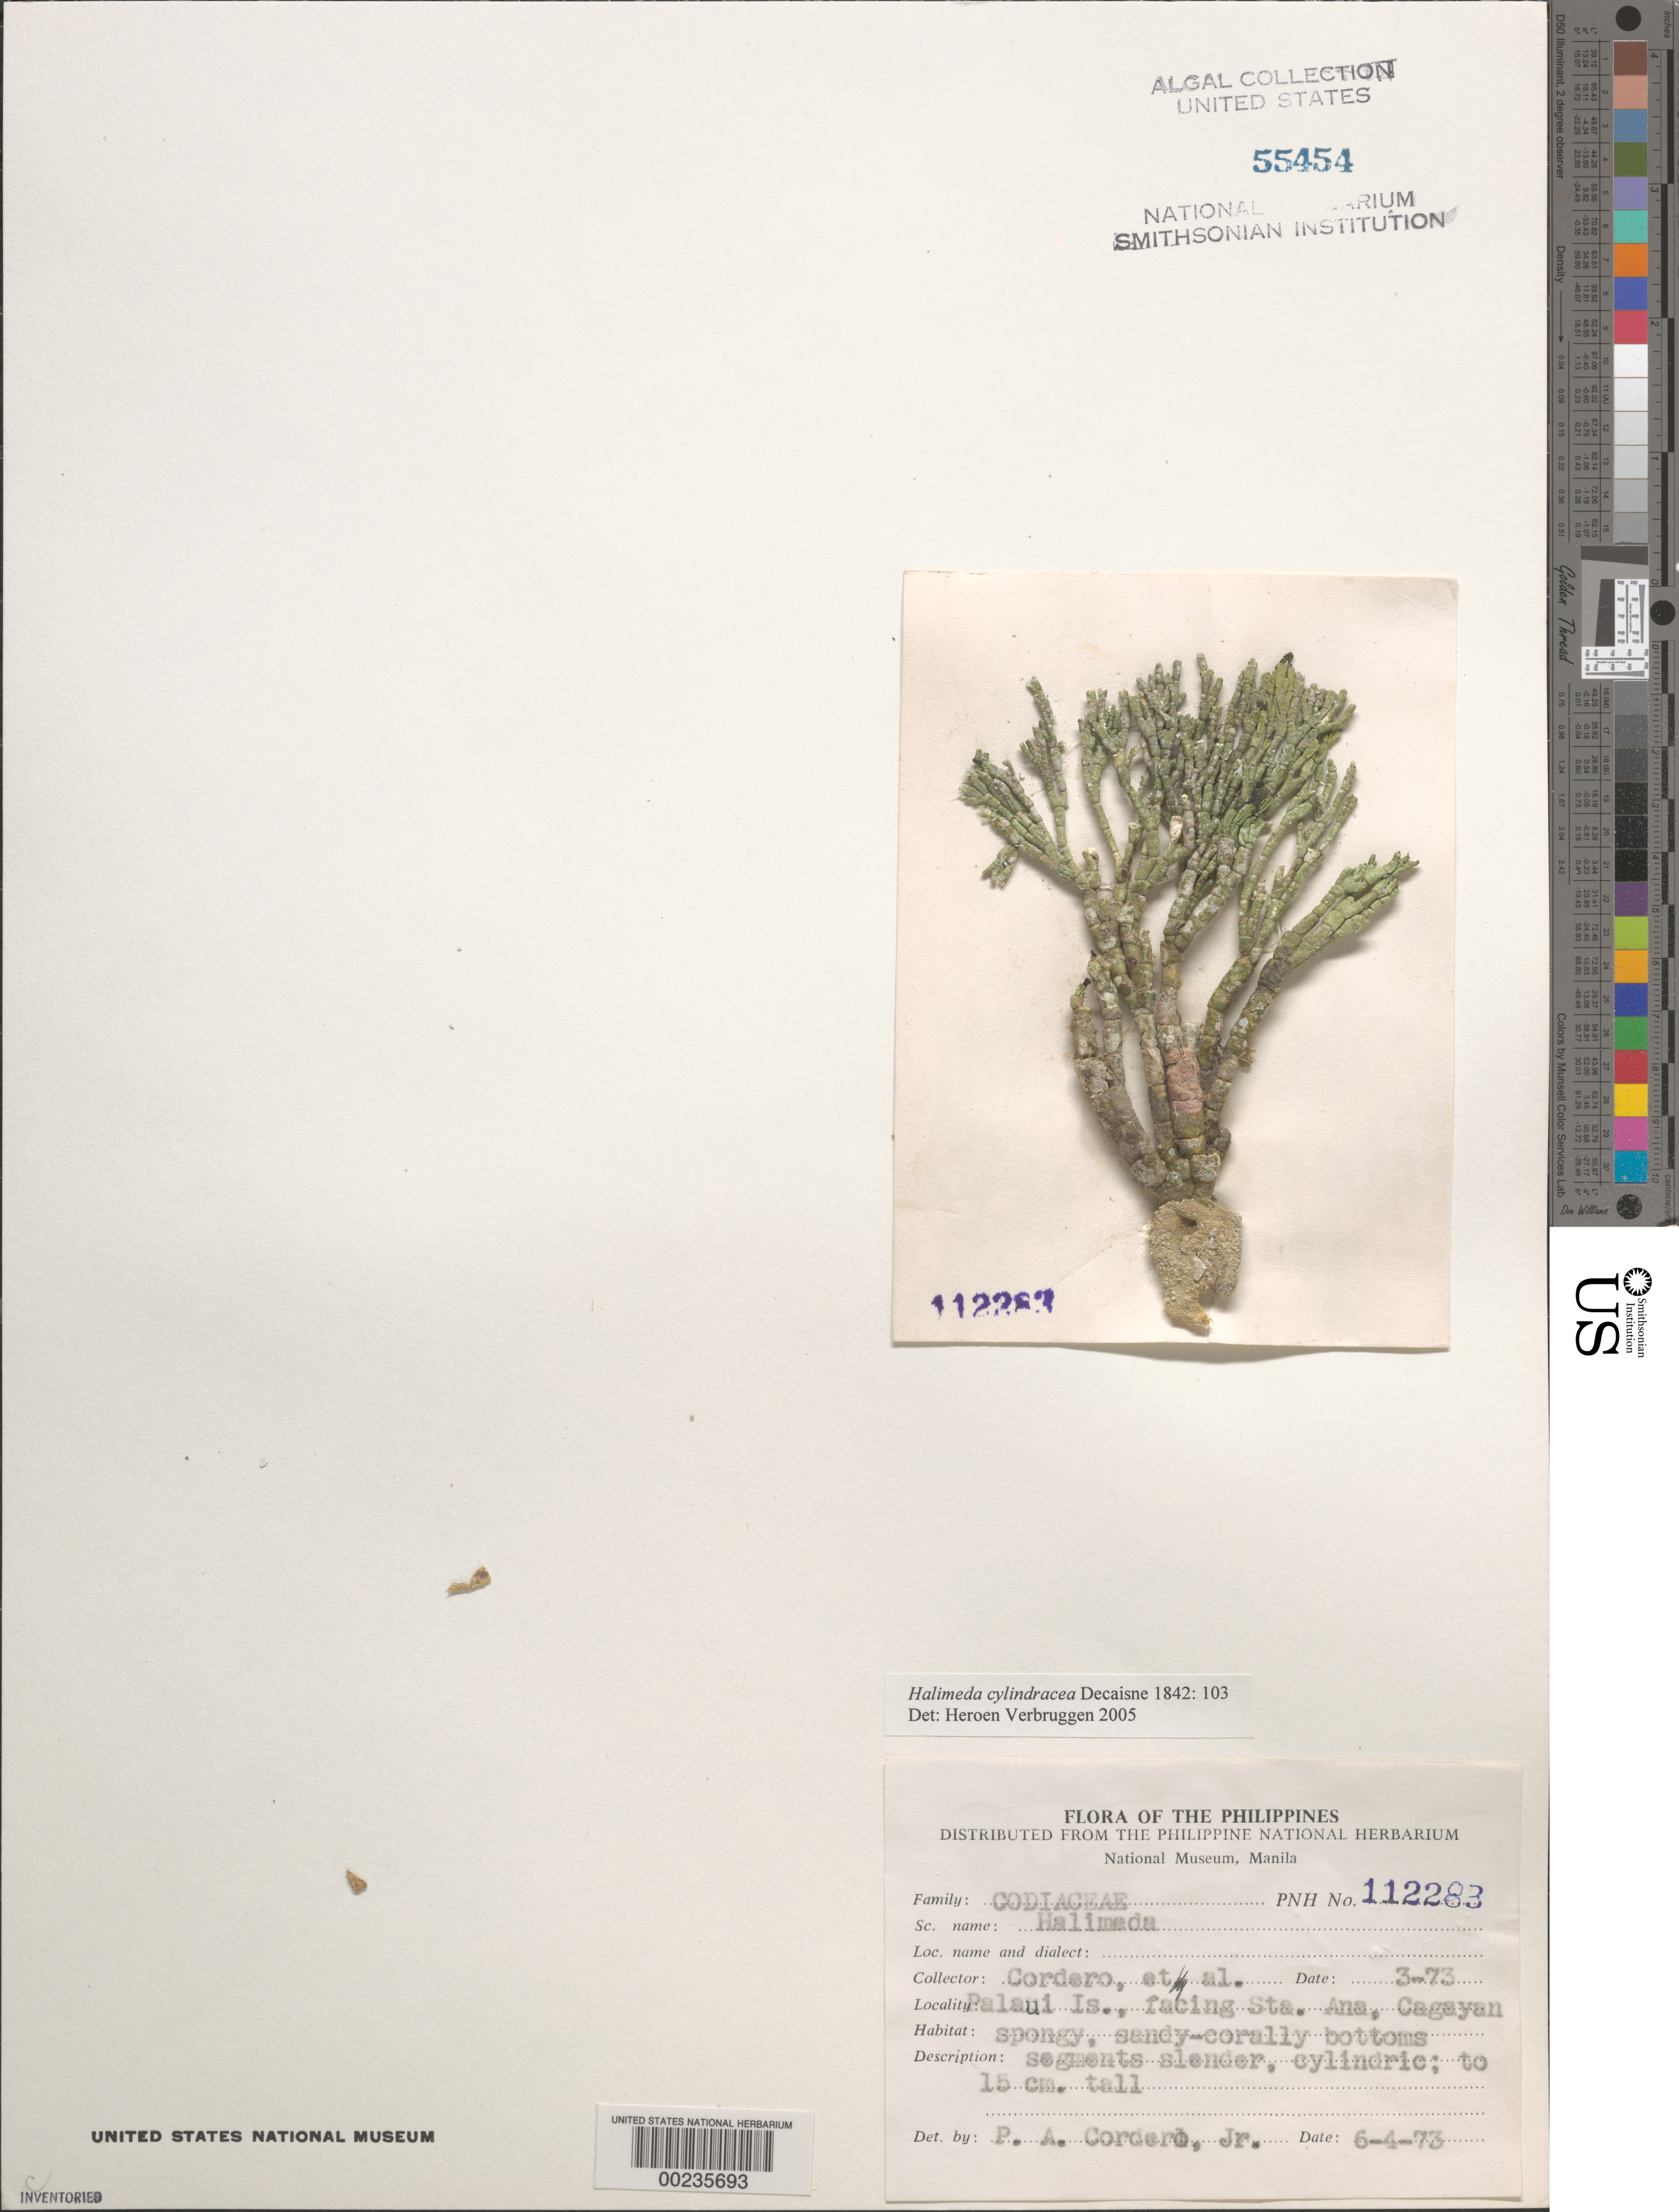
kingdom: Plantae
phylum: Chlorophyta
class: Ulvophyceae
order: Bryopsidales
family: Halimedaceae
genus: Halimeda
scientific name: Halimeda cylindracea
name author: Decne.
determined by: Verbruggen, H.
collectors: P. A. Cordero et al.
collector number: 112283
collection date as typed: Mar 1973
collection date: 1973-03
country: Philippines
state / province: Cagayan Valley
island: Luzon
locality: Palaui Island, facing Santa Ana. Cagayan.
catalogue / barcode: US 55454